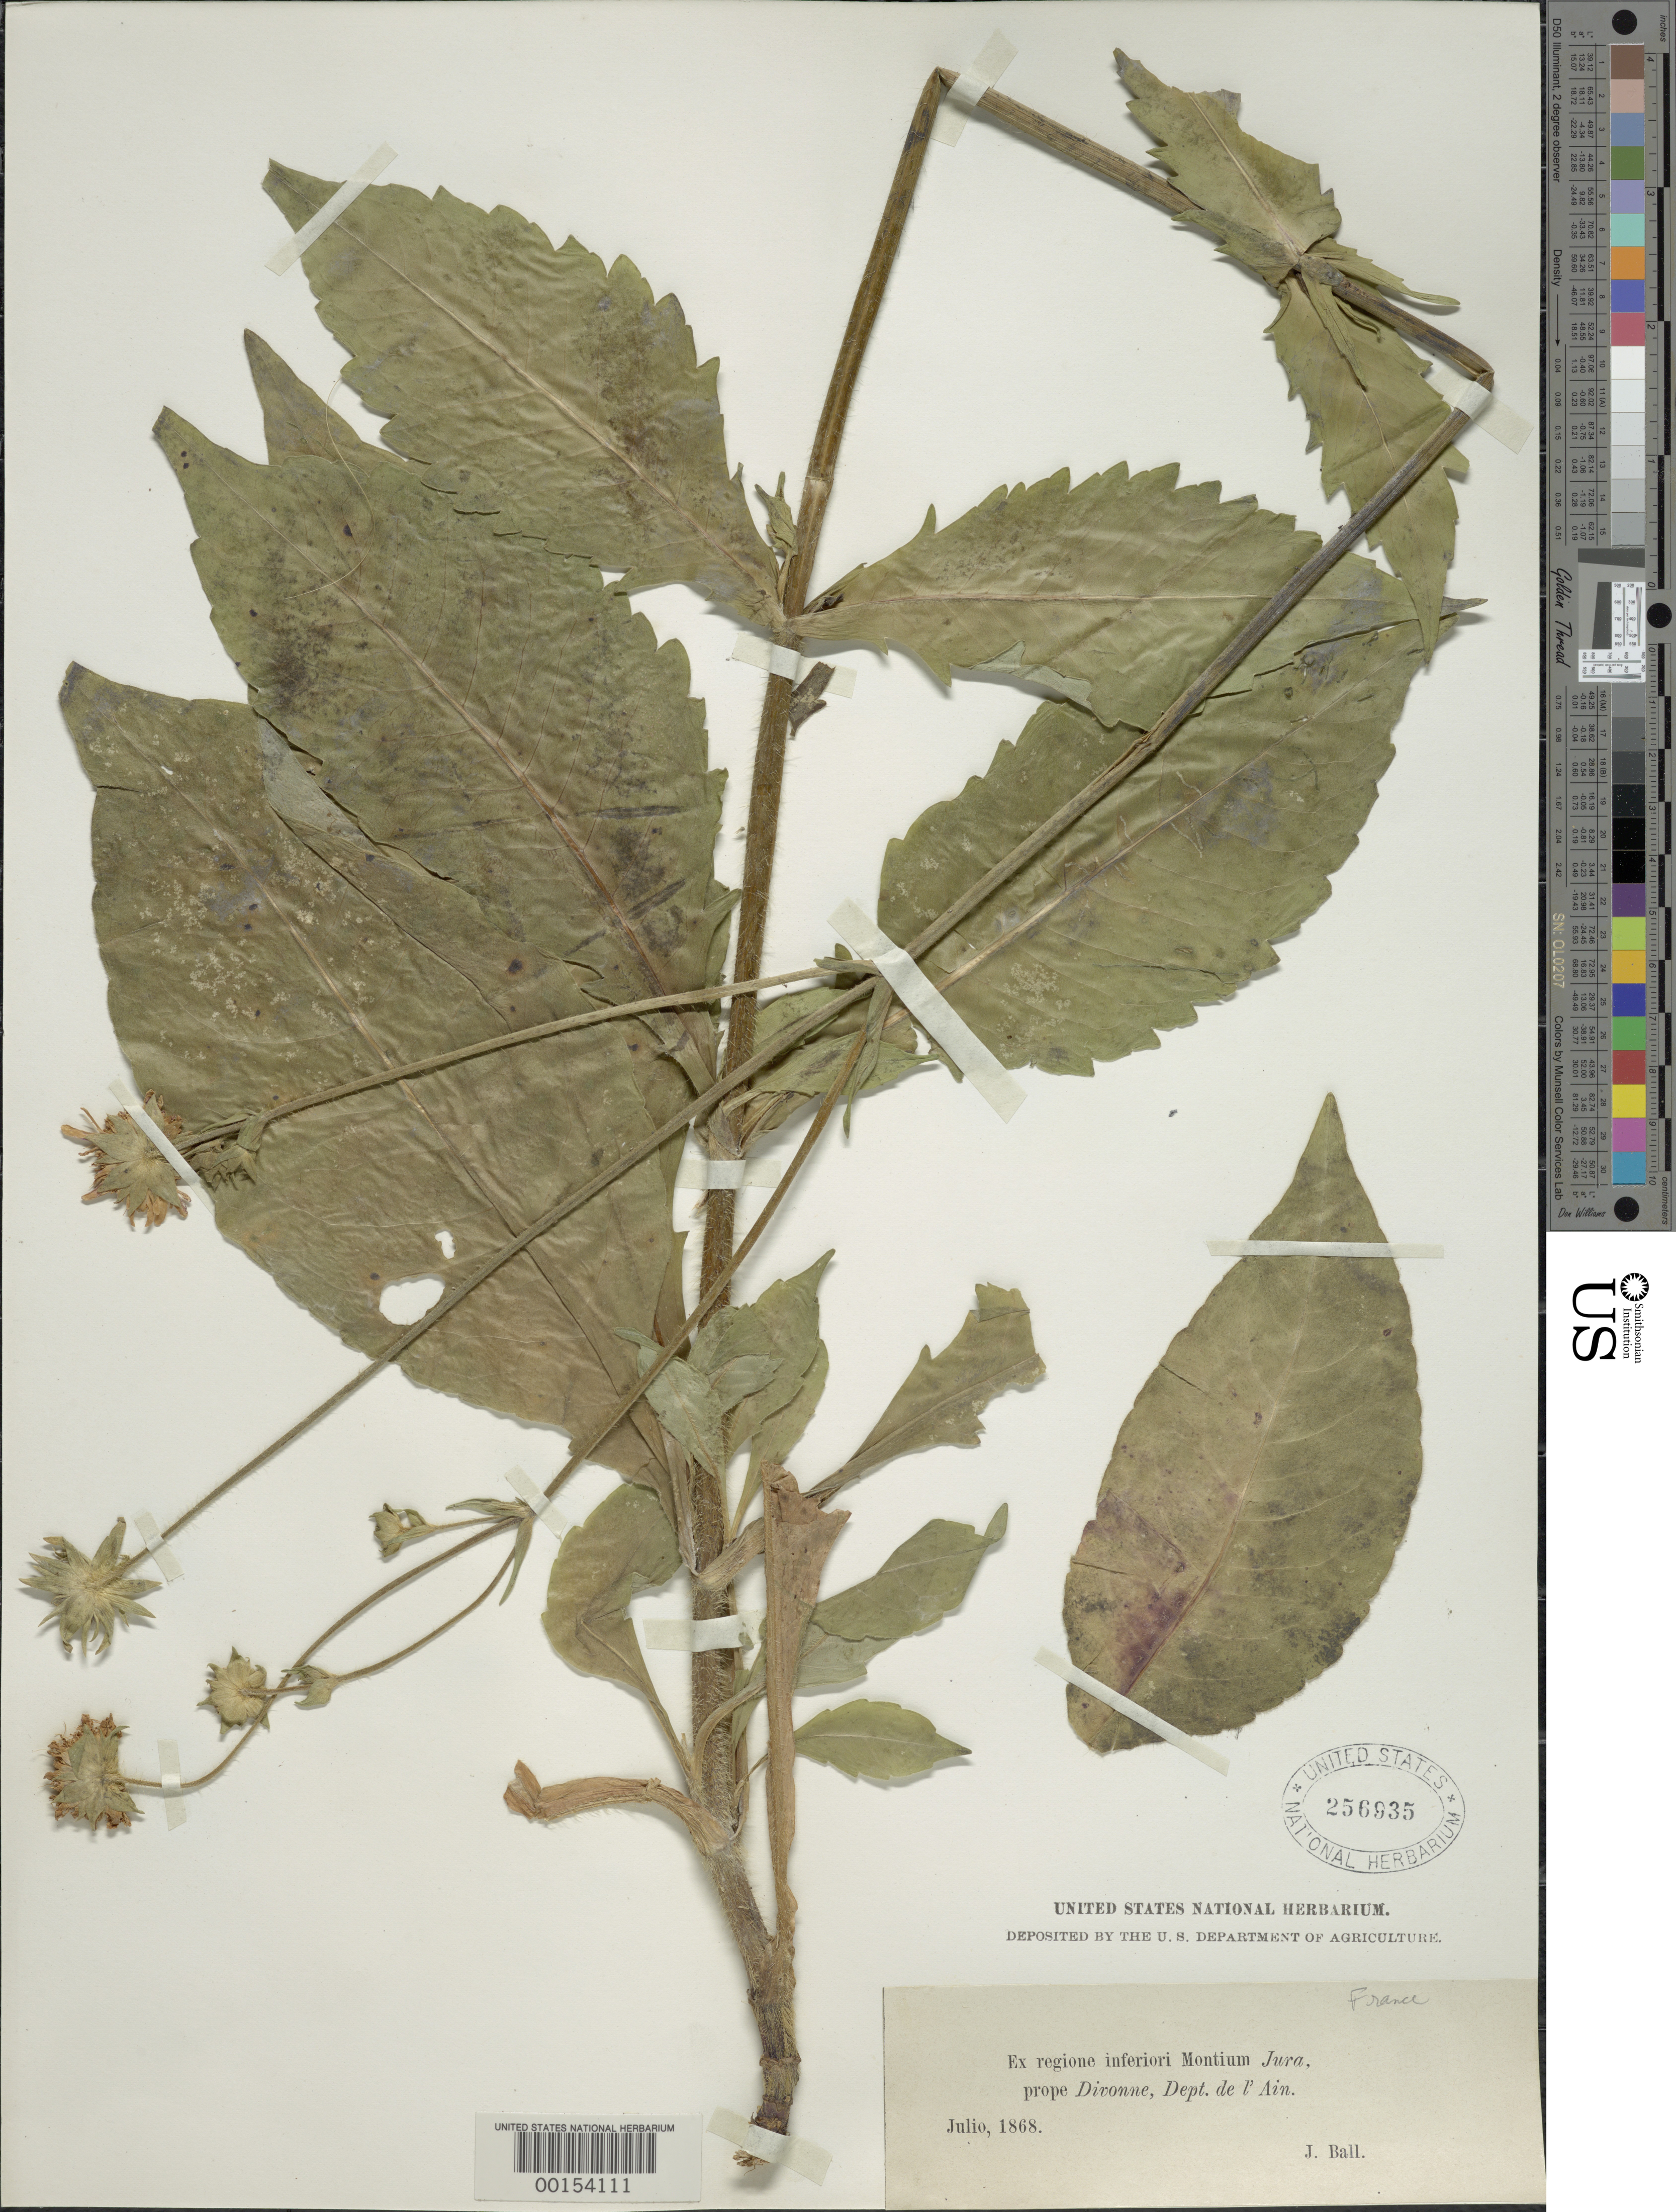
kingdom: Plantae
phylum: Tracheophyta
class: Magnoliopsida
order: Dipsacales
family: Caprifoliaceae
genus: Scabiosa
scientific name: Scabiosa sp.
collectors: J. Ball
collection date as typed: Jul 1868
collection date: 1868-07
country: France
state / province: Auvergne-Rhône-Alpes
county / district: Ain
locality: Jura, near Dovonne, Dept. de l'Ain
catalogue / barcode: US 256935